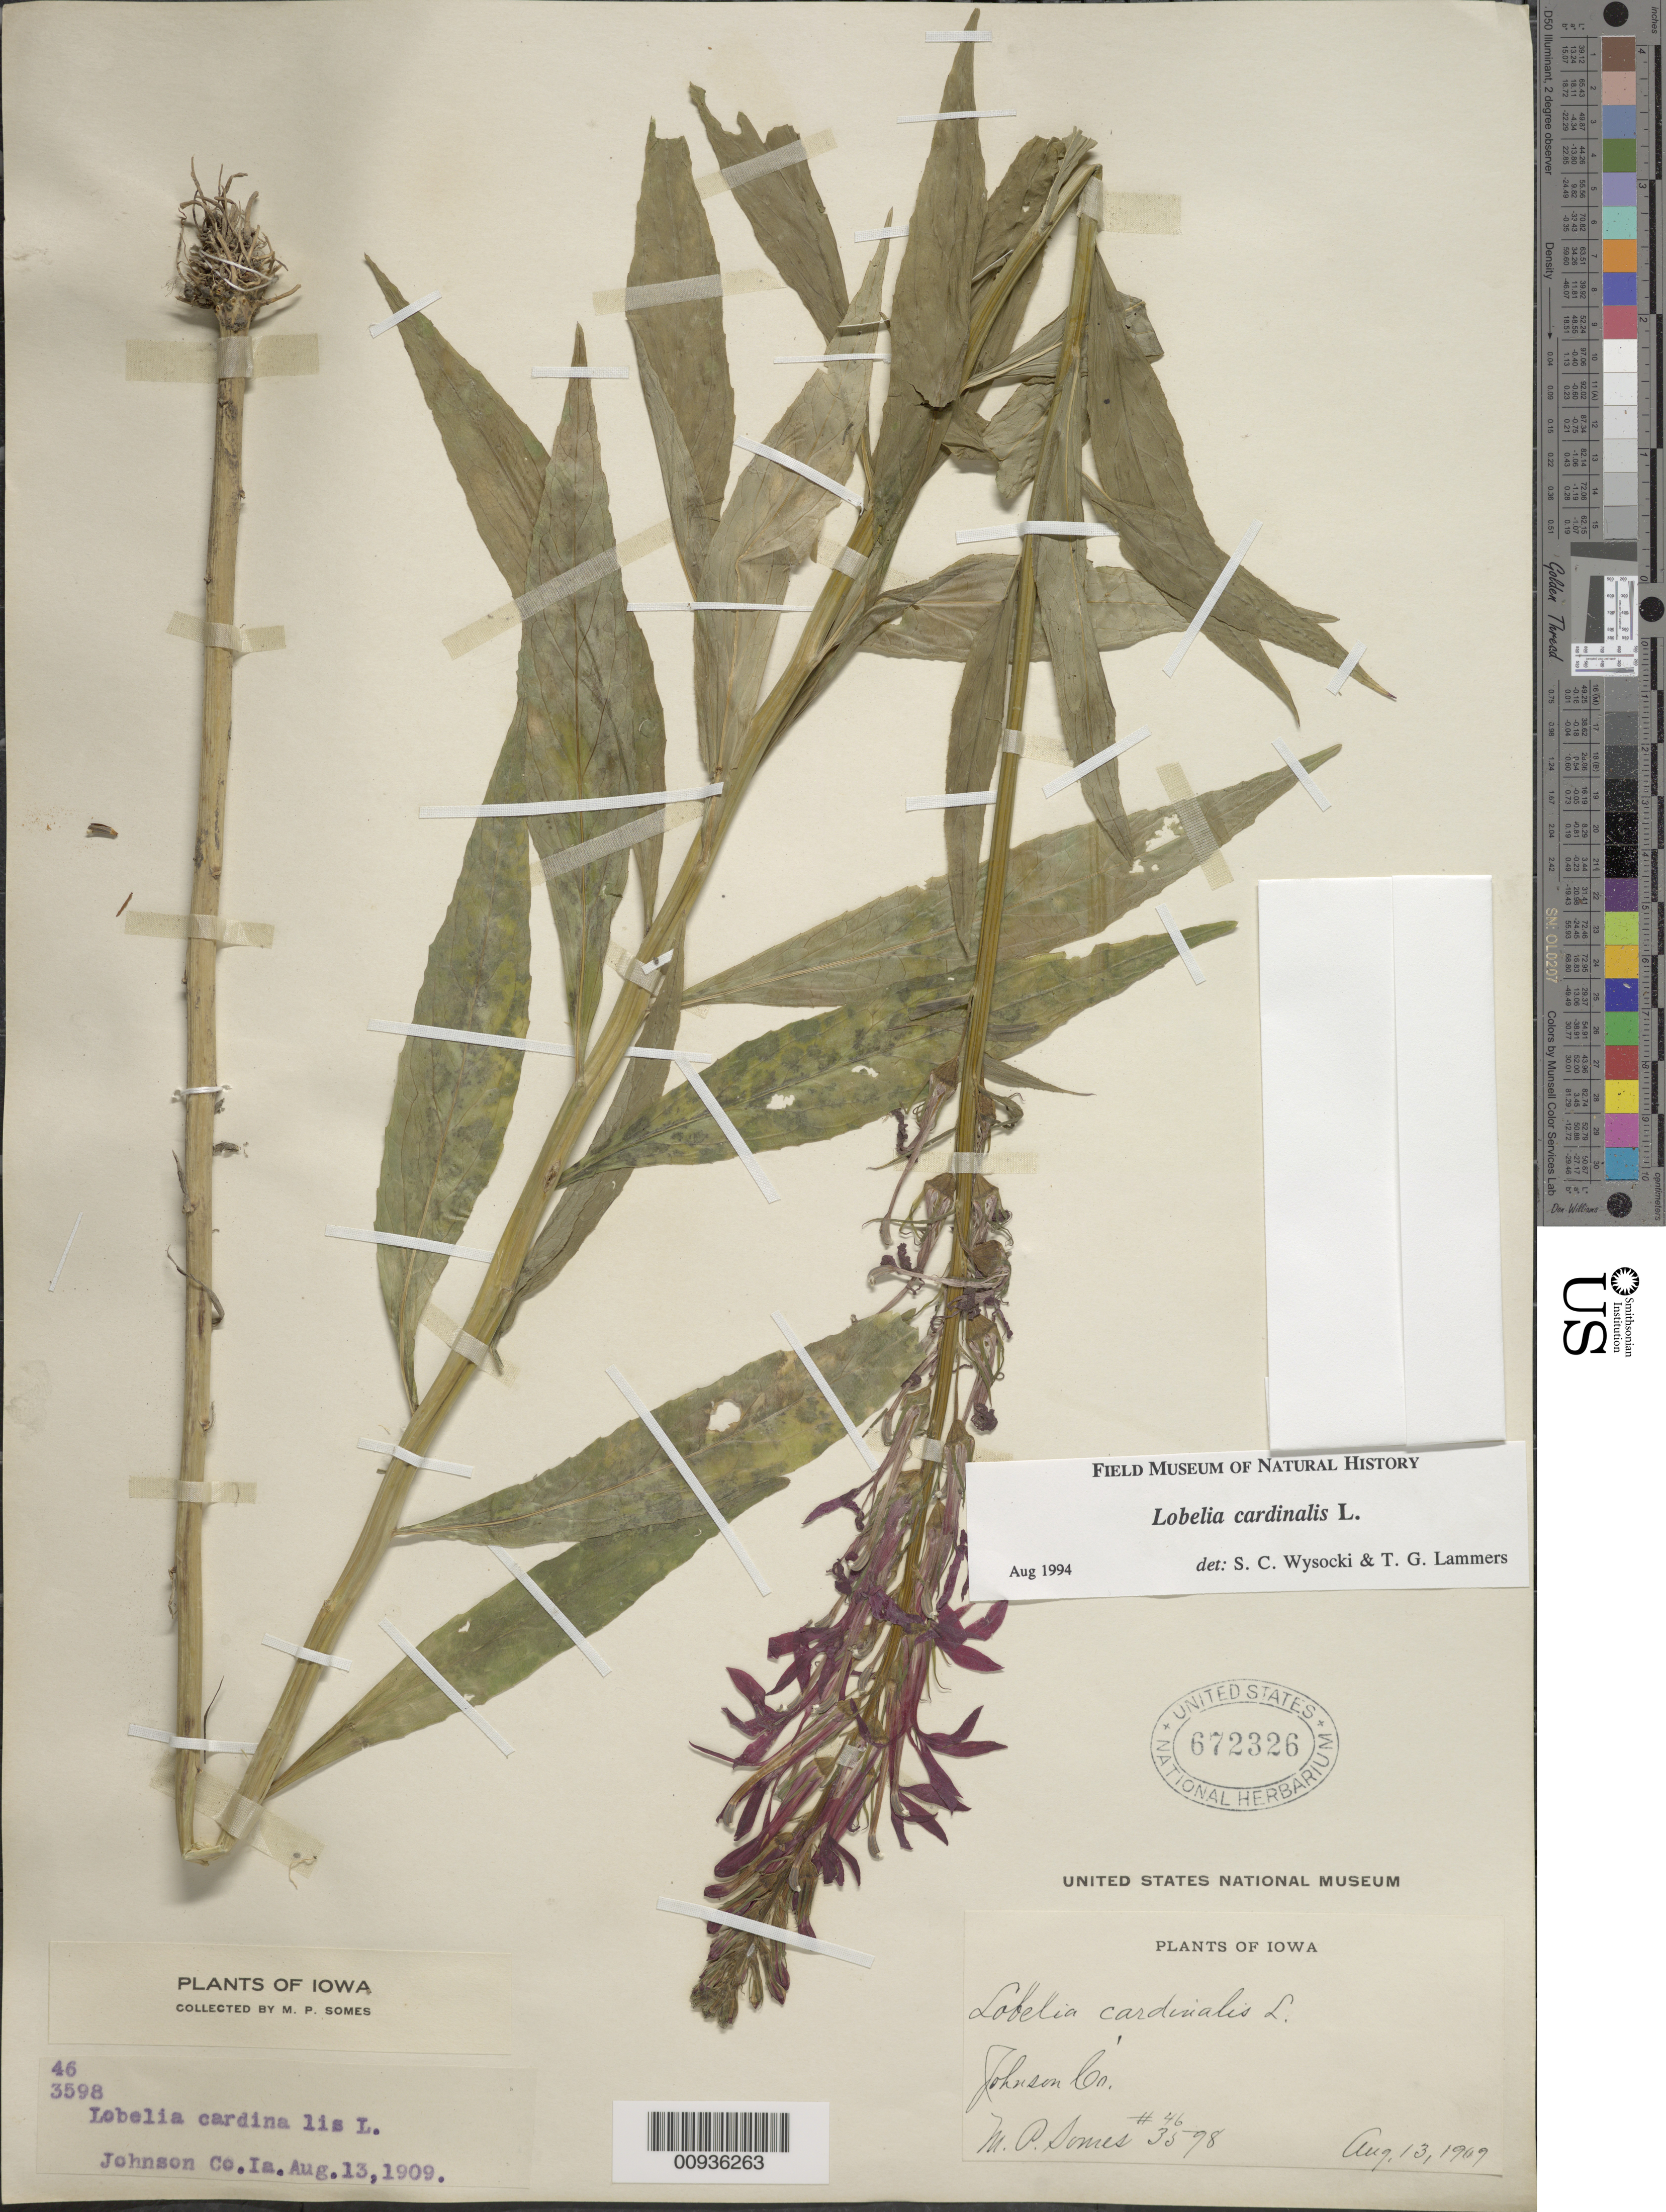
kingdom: Plantae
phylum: Tracheophyta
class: Magnoliopsida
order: Asterales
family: Campanulaceae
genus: Lobelia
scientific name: Lobelia cardinalis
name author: L.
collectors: M. Somes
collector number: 3598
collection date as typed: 13 Aug 1909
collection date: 1909-08-13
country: United States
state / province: Iowa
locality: Johnson Creek.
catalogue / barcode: US 672326